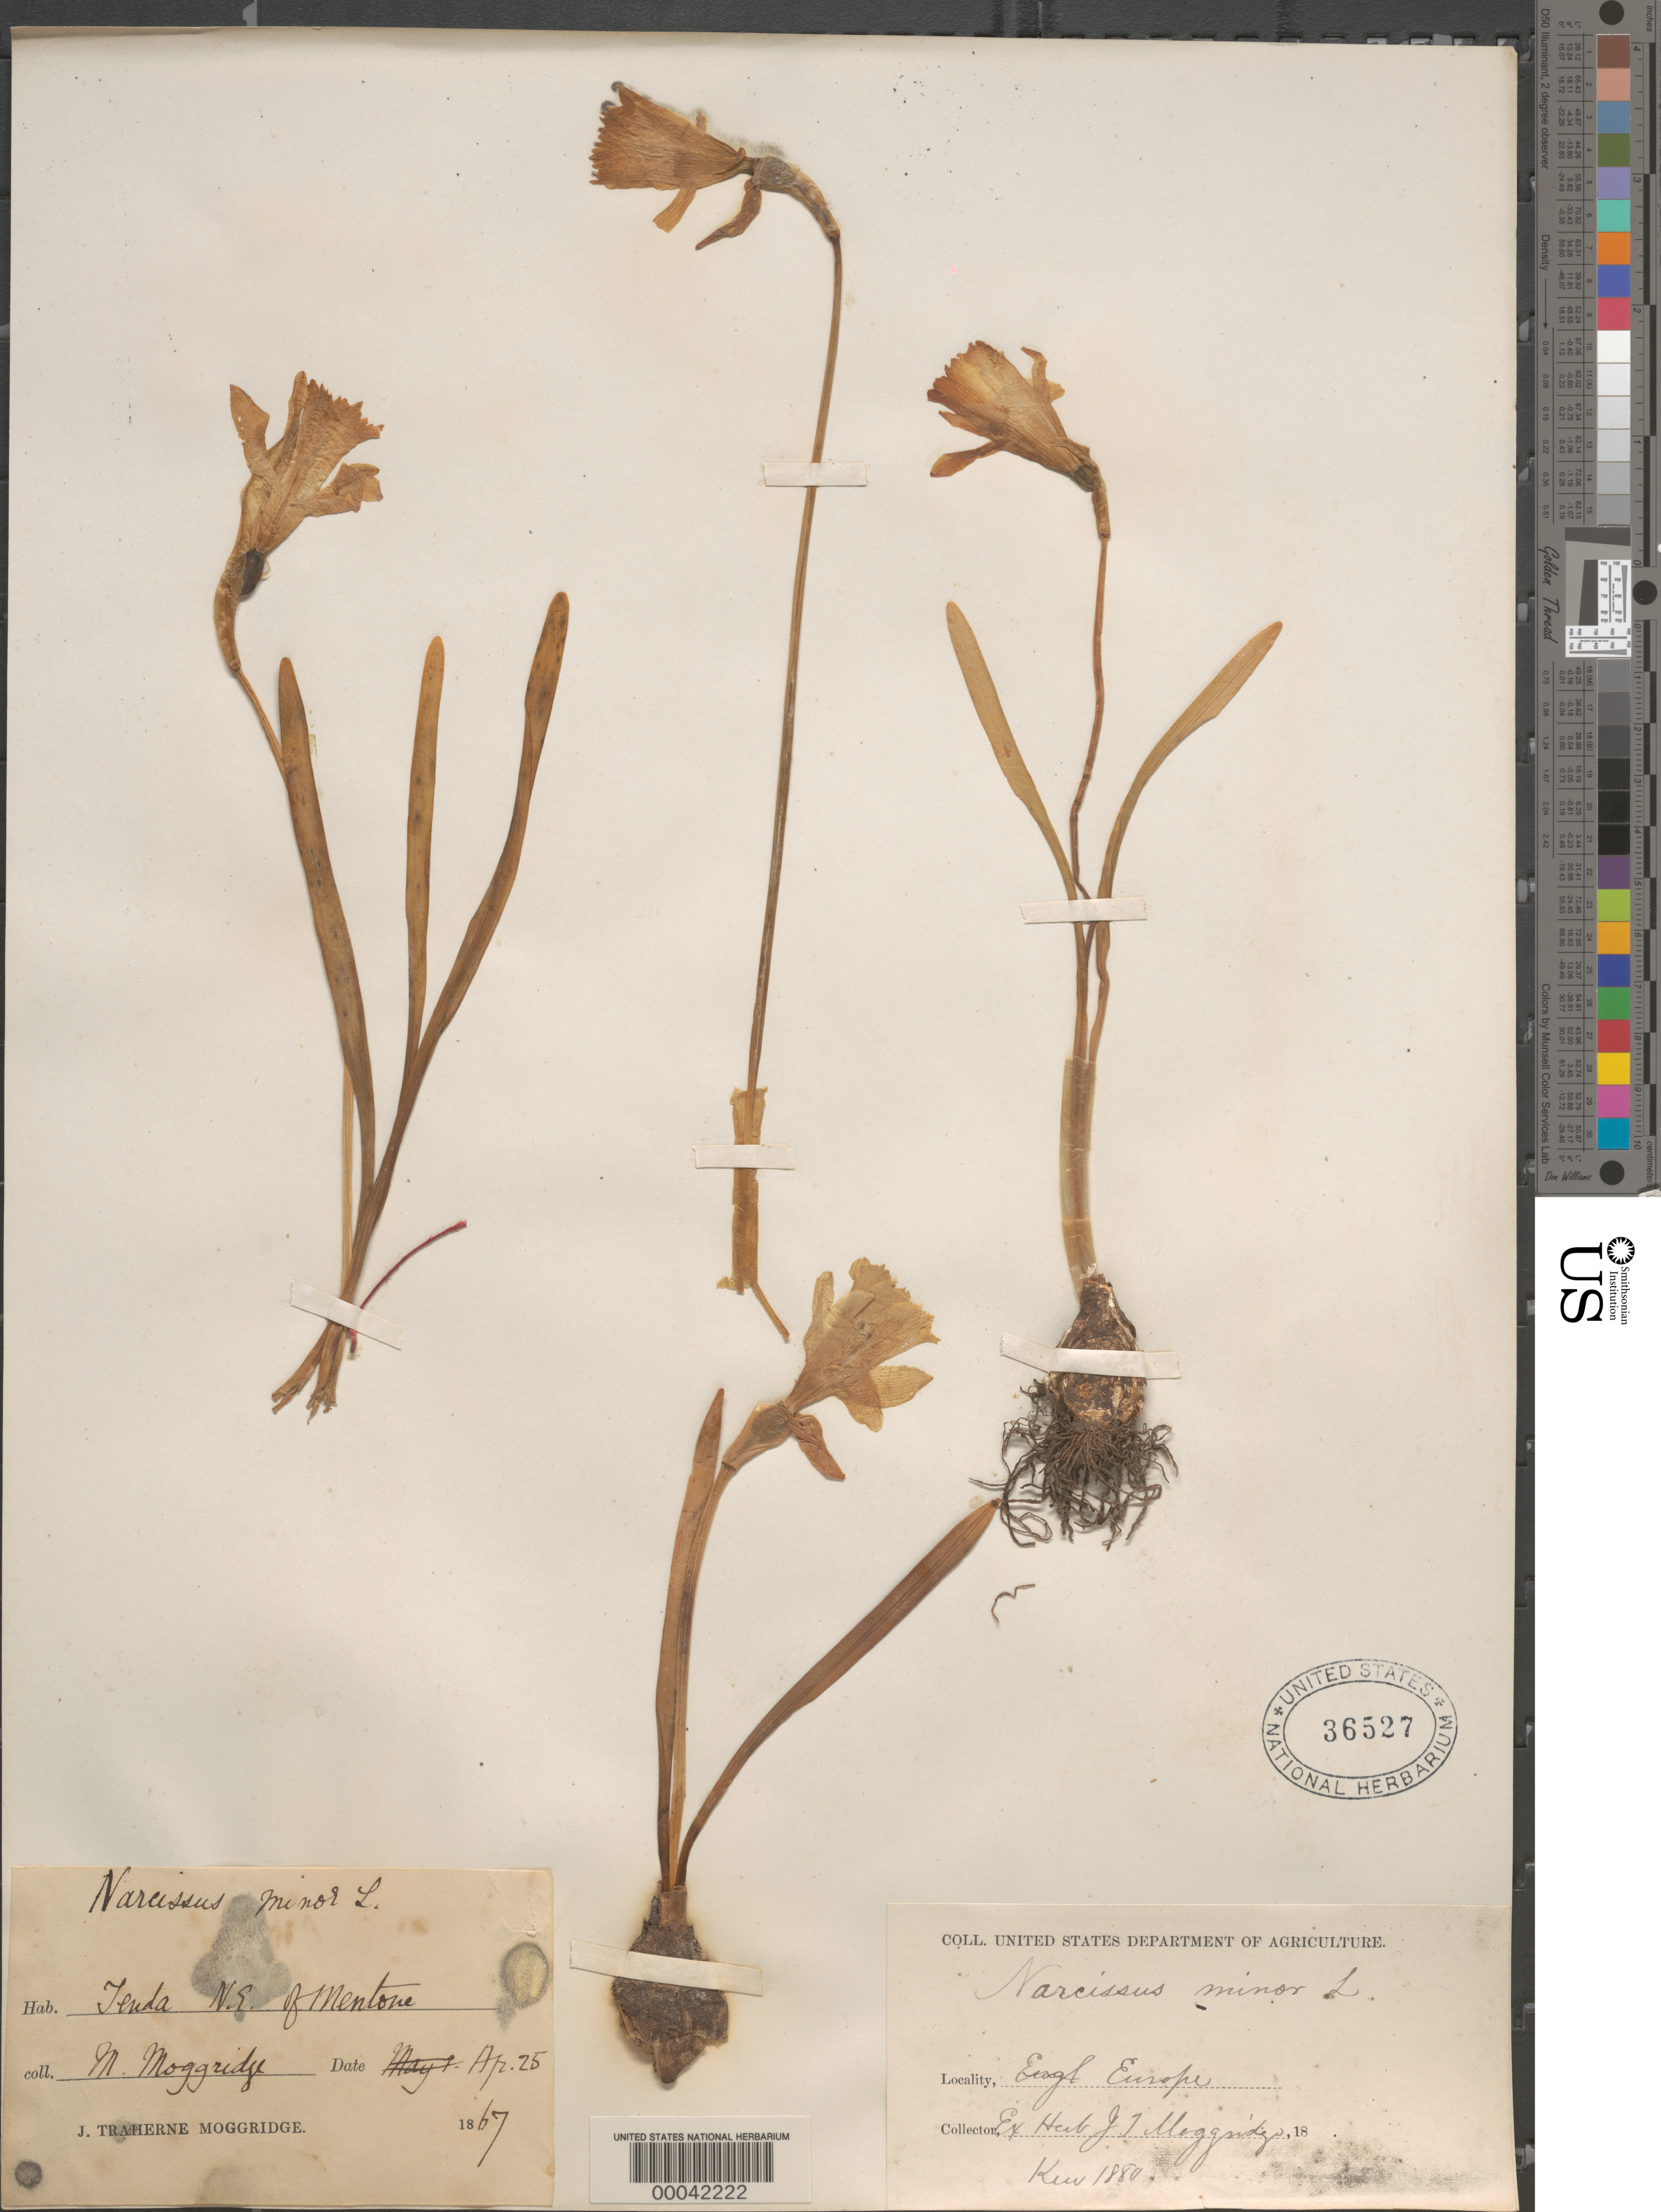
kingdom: Plantae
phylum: Tracheophyta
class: Liliopsida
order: Asparagales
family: Amaryllidaceae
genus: Narcissus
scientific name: Narcissus minor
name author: L.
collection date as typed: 1861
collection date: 1861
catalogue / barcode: US 151033